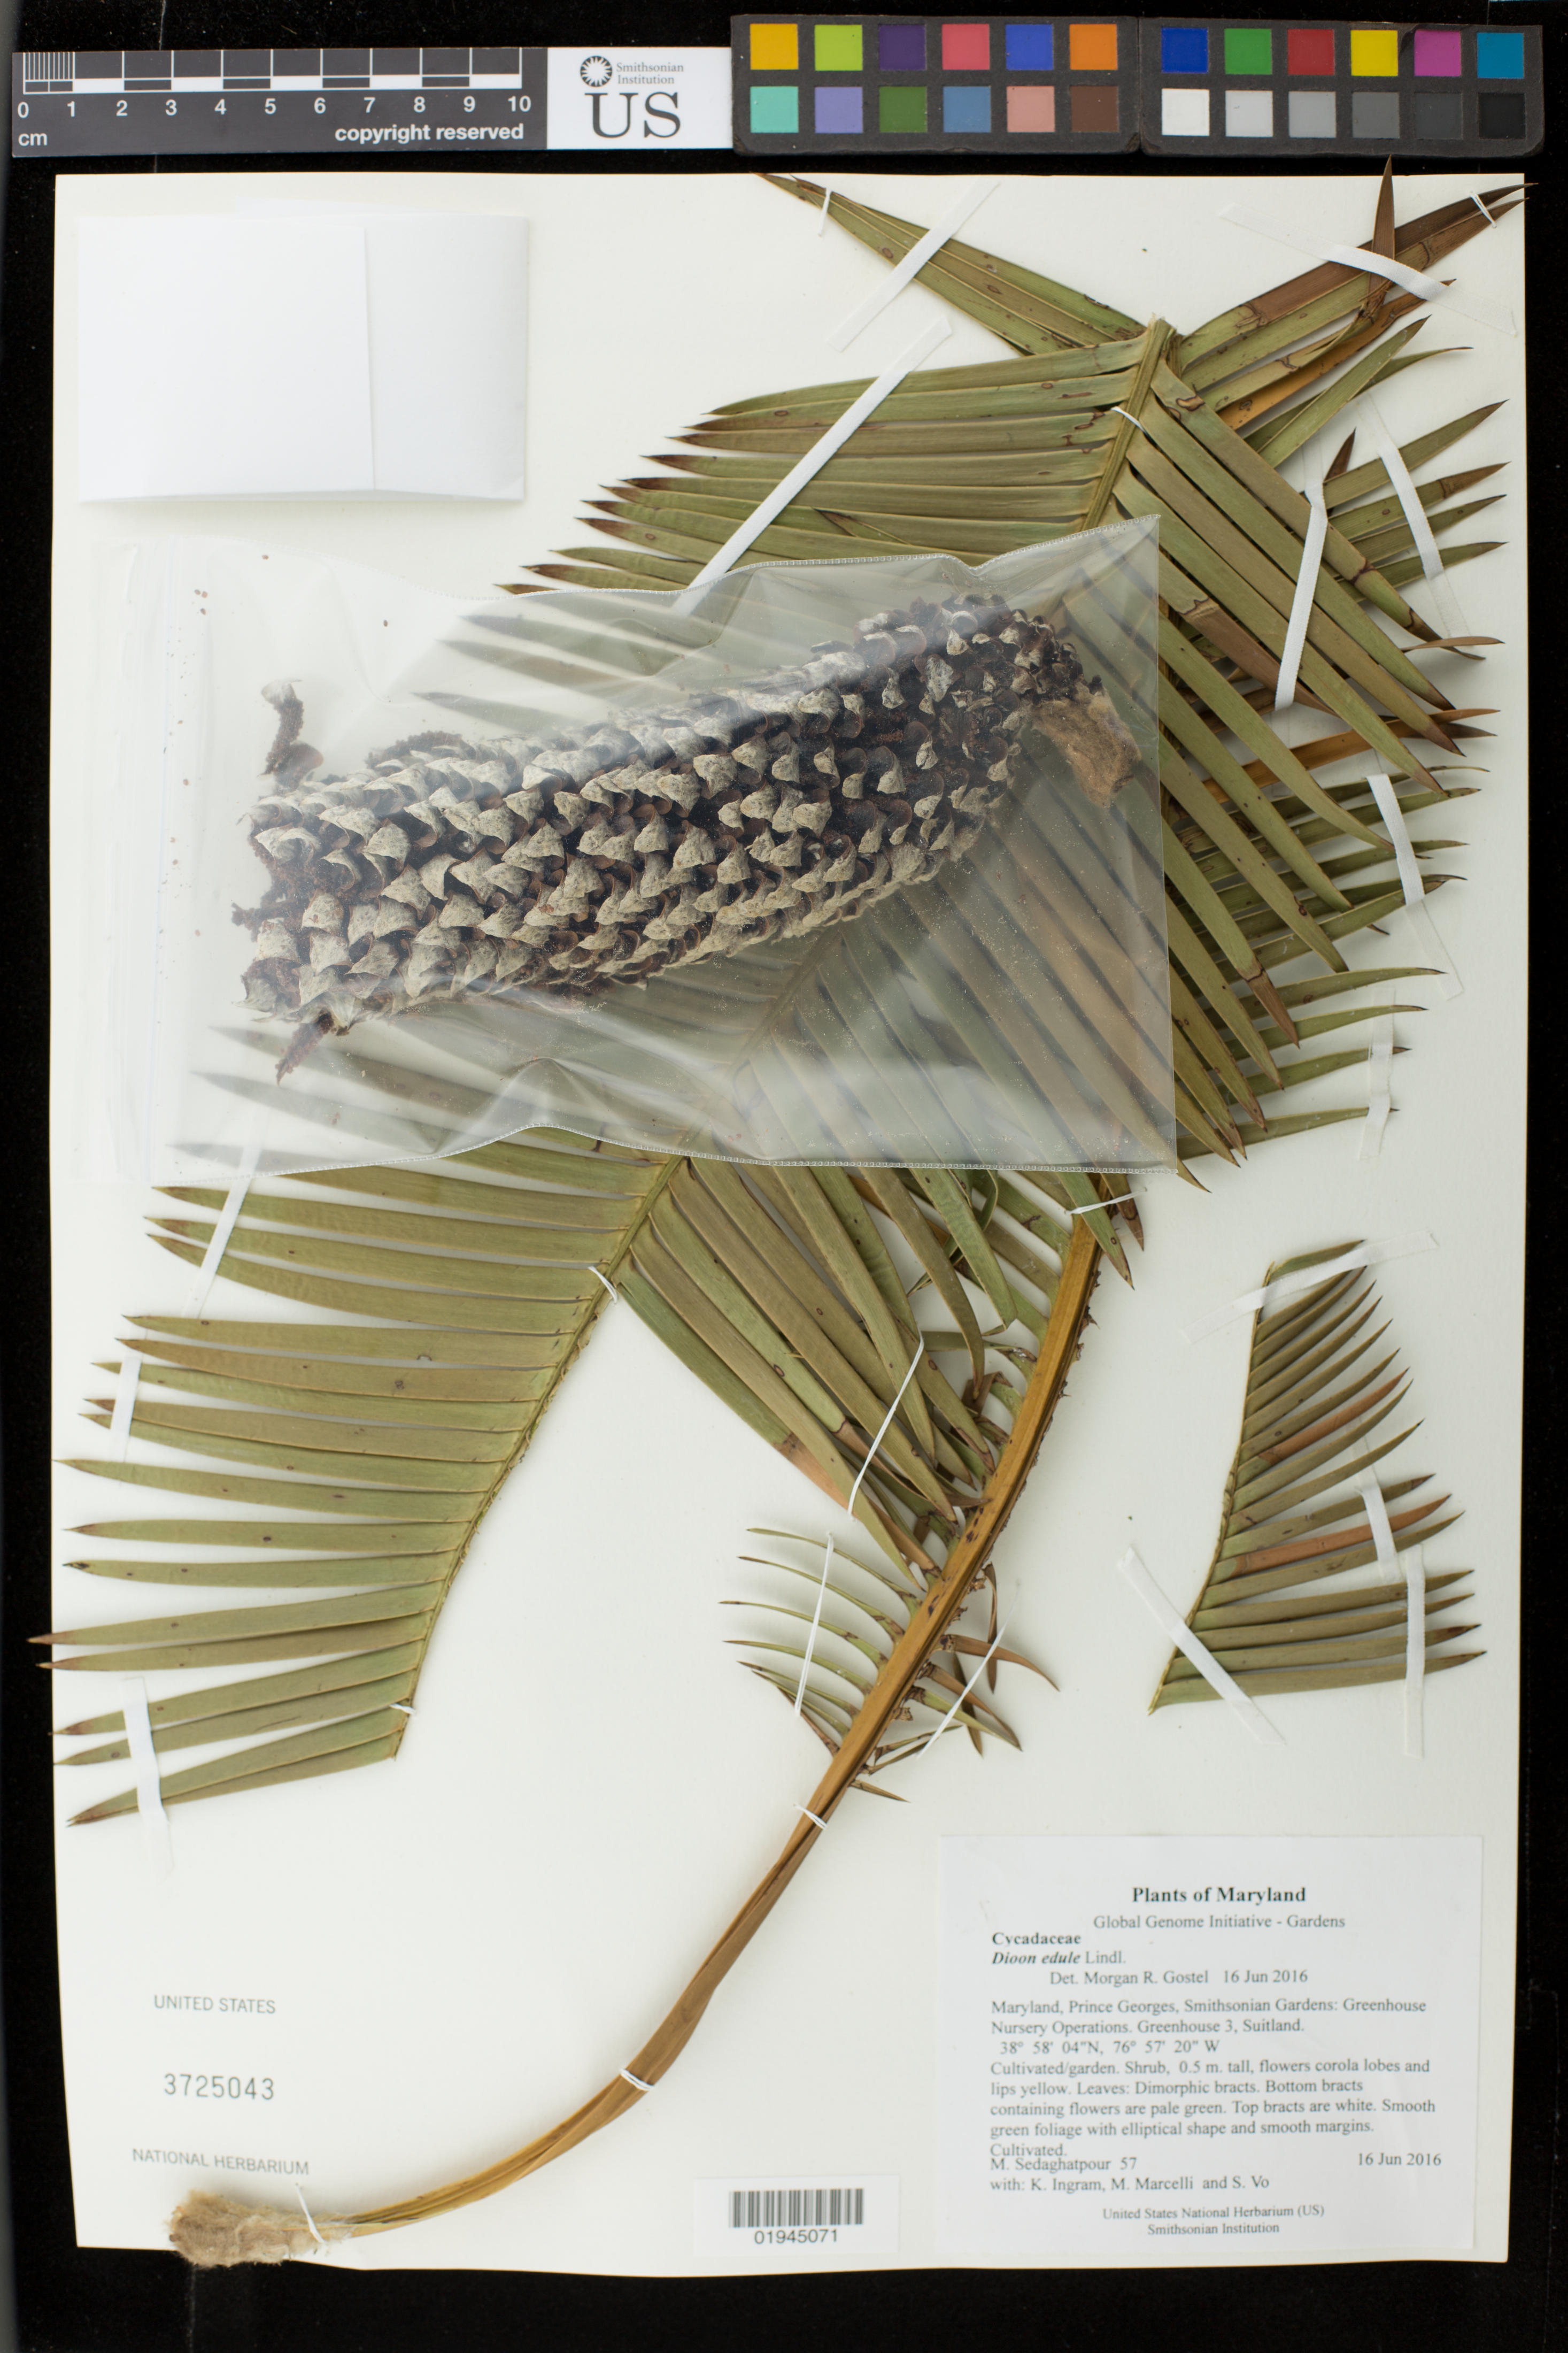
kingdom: Plantae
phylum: Tracheophyta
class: Cycadopsida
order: Cycadales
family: Zamiaceae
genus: Dioon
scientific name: Dioon edule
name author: Lindl.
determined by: Gostel, Morgan R., (BRIT), Botanical Research Institute of Texas (UNITED STATES)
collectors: M. Sedaghatpour, K. S. Ingram, M. Marcelli & S. Vo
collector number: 57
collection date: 2016-06-16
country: United States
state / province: Maryland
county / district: Prince George's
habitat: Cultivated/garden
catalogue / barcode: US 3725043